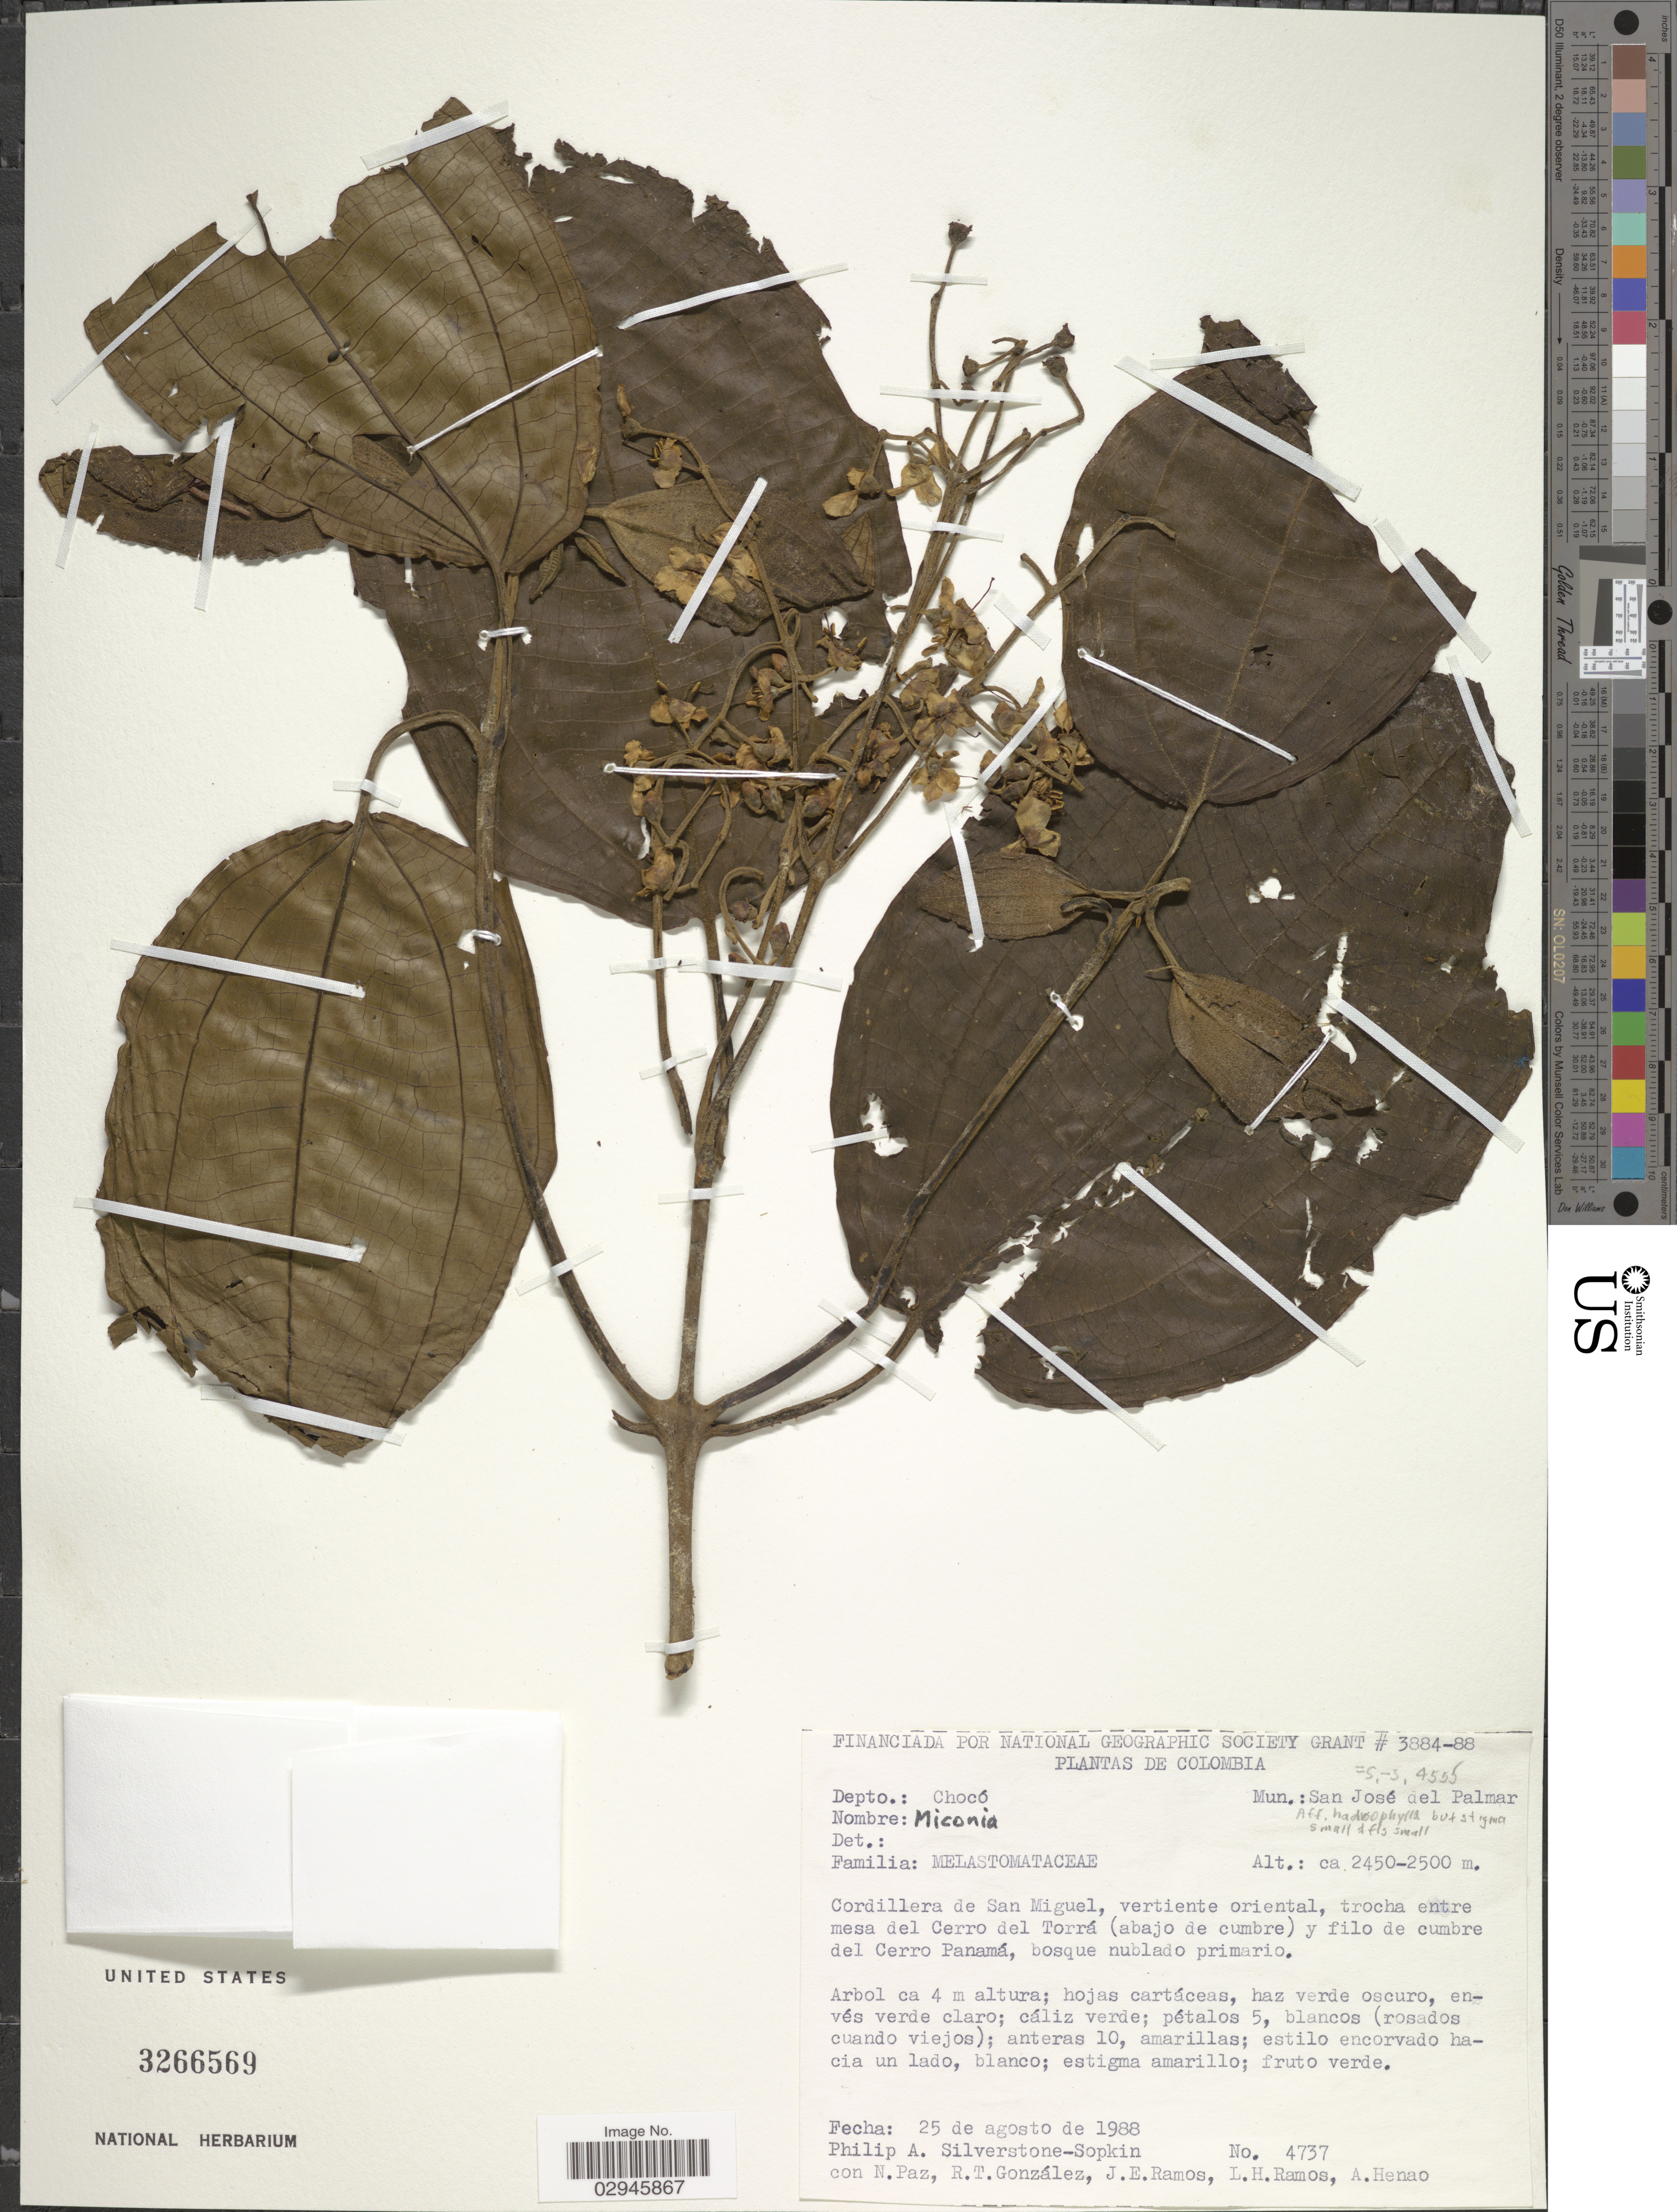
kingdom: Plantae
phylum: Tracheophyta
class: Magnoliopsida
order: Myrtales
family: Melastomataceae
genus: Miconia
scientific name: Miconia sp.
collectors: P. A. Silverstone-Sopkin, N. Paz, R. Gonzales, J. E. Ramos & et al.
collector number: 4737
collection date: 1988-08-25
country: Colombia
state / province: Chocó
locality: Depto.: Chocó. Mun.: San José del Palmar. Cordillera de San Miguel, vertiente oriental, trocha entre mesa del Cerro del Torrá (abajo de cumbre) y filo de cumbre del Cerro Panamá.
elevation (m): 2450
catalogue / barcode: US 3266569